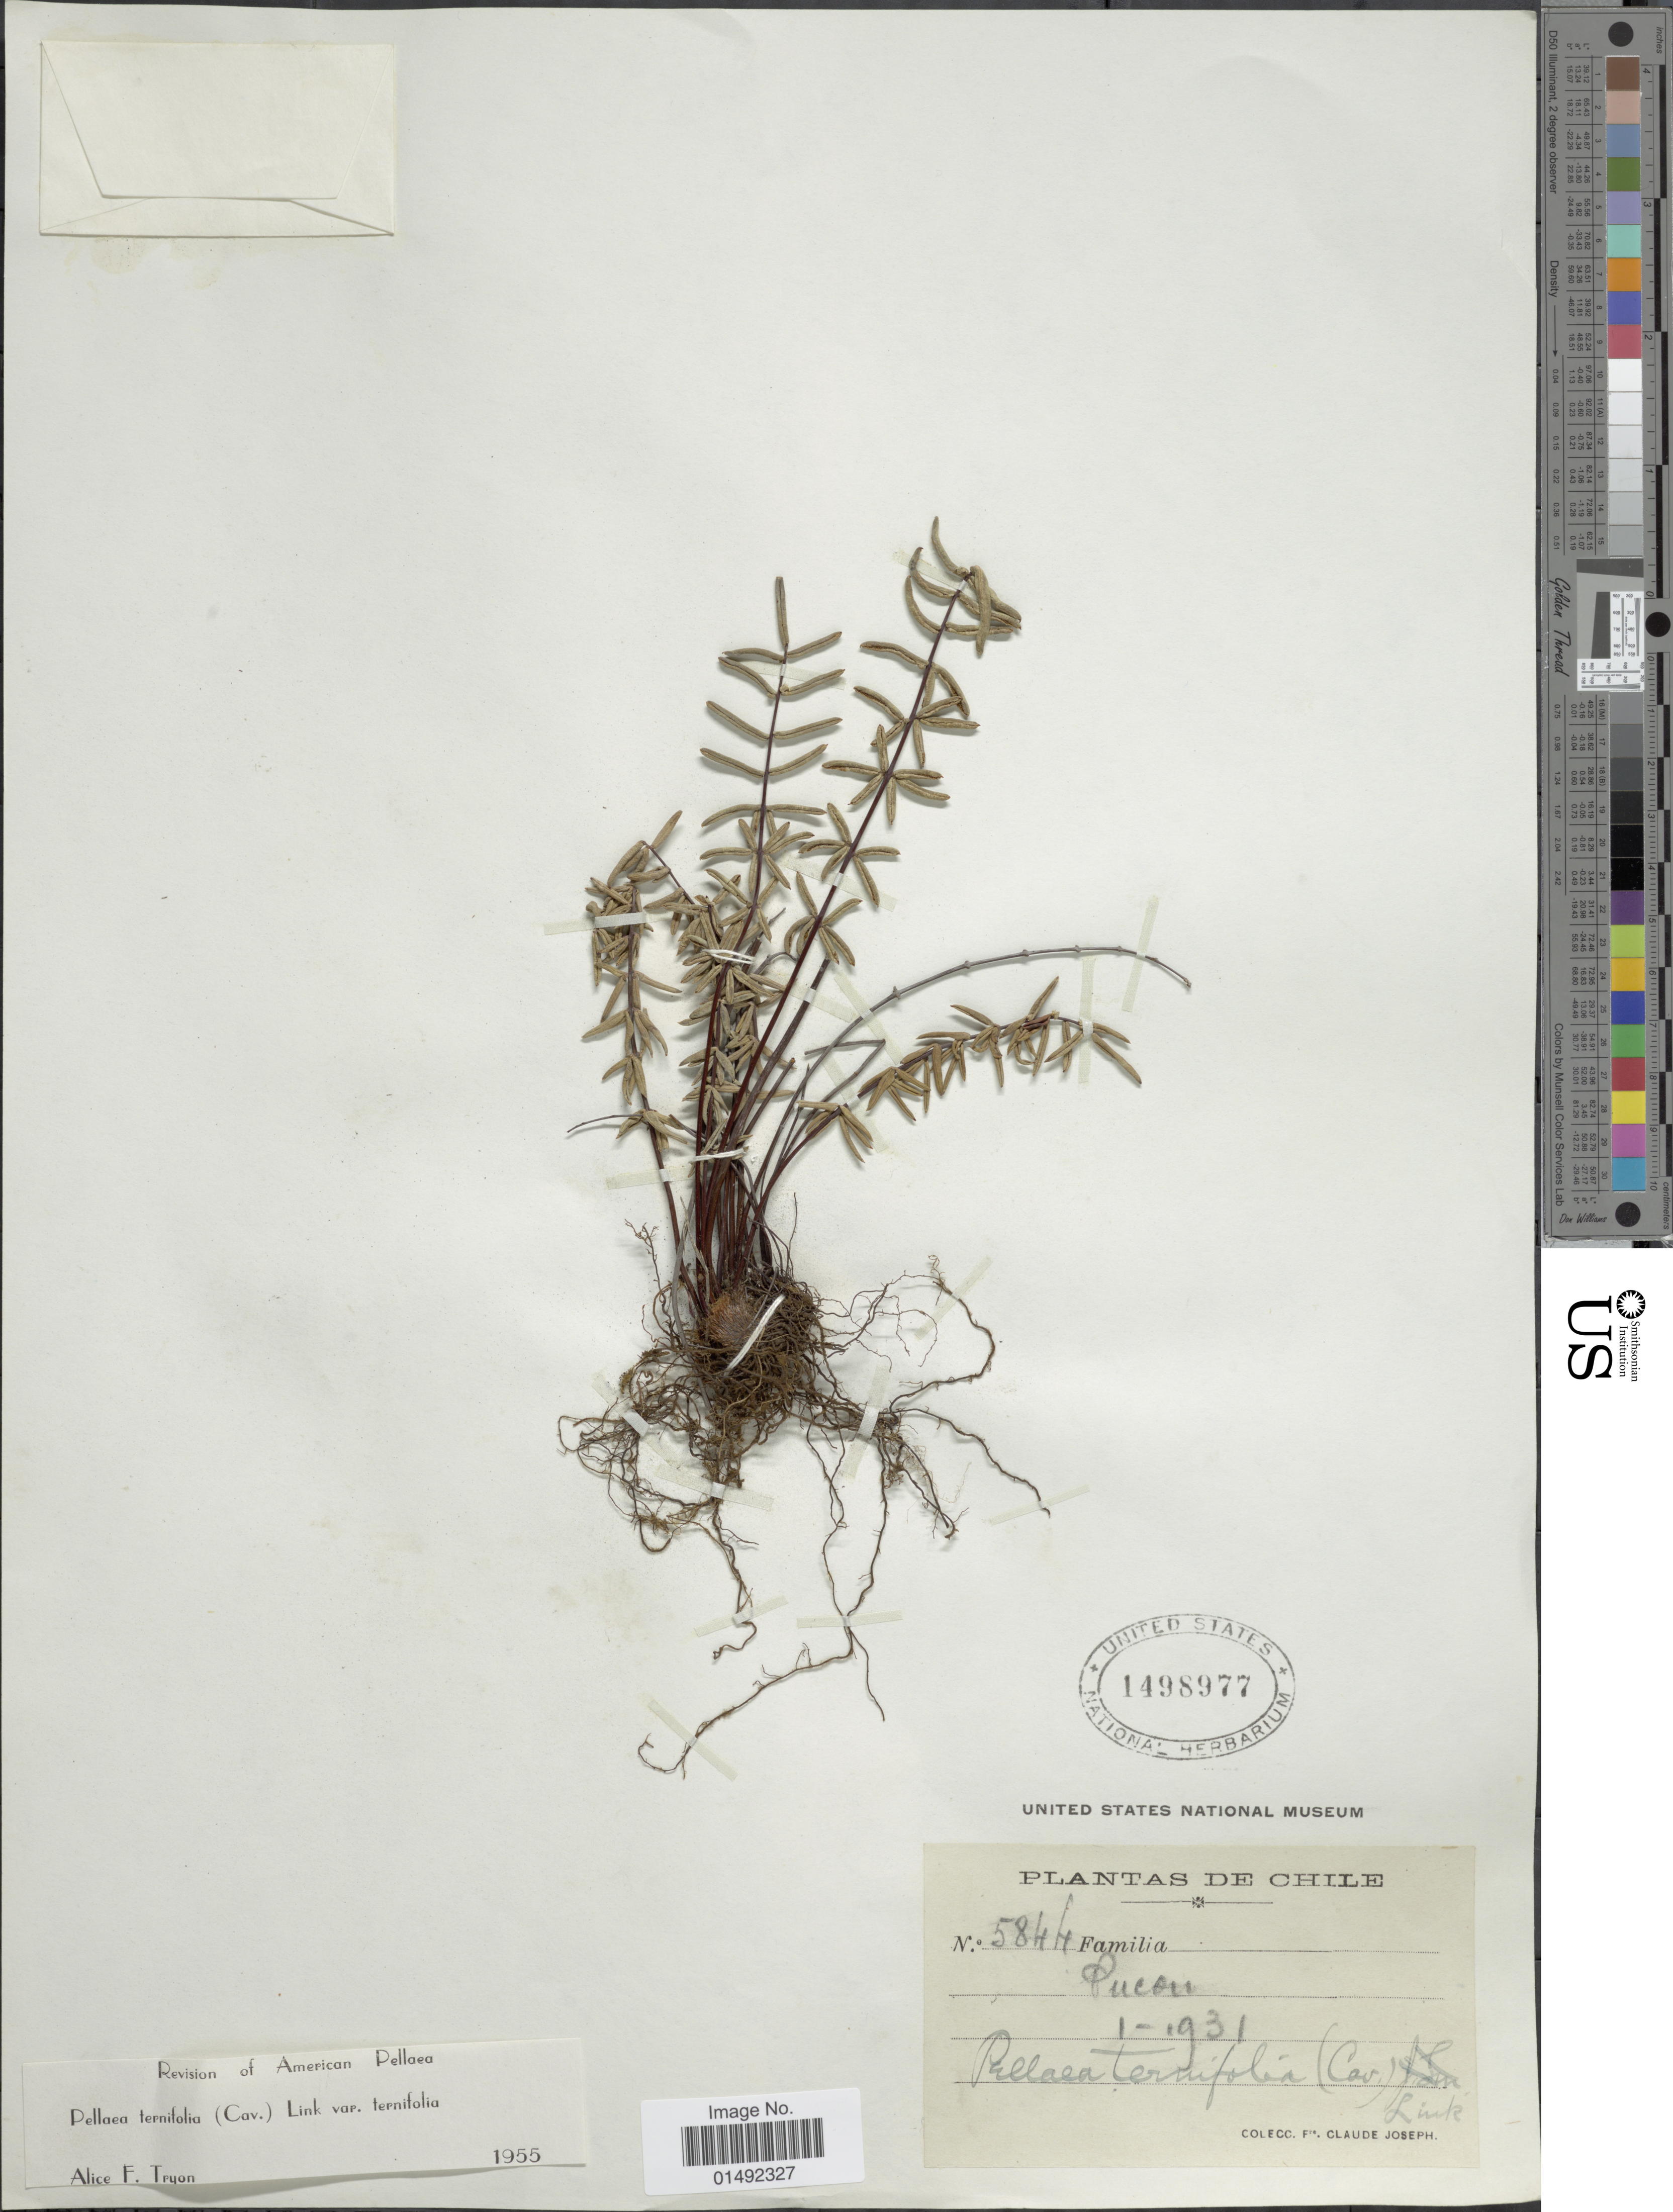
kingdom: Plantae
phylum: Tracheophyta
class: Polypodiopsida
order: Polypodiales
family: Pteridaceae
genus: Pellaea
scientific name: Pellaea ternifolia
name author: (Cav.) Link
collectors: Frere Claude Joseph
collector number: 5844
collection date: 1931-01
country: Chile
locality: Pucon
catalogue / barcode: US 1498977